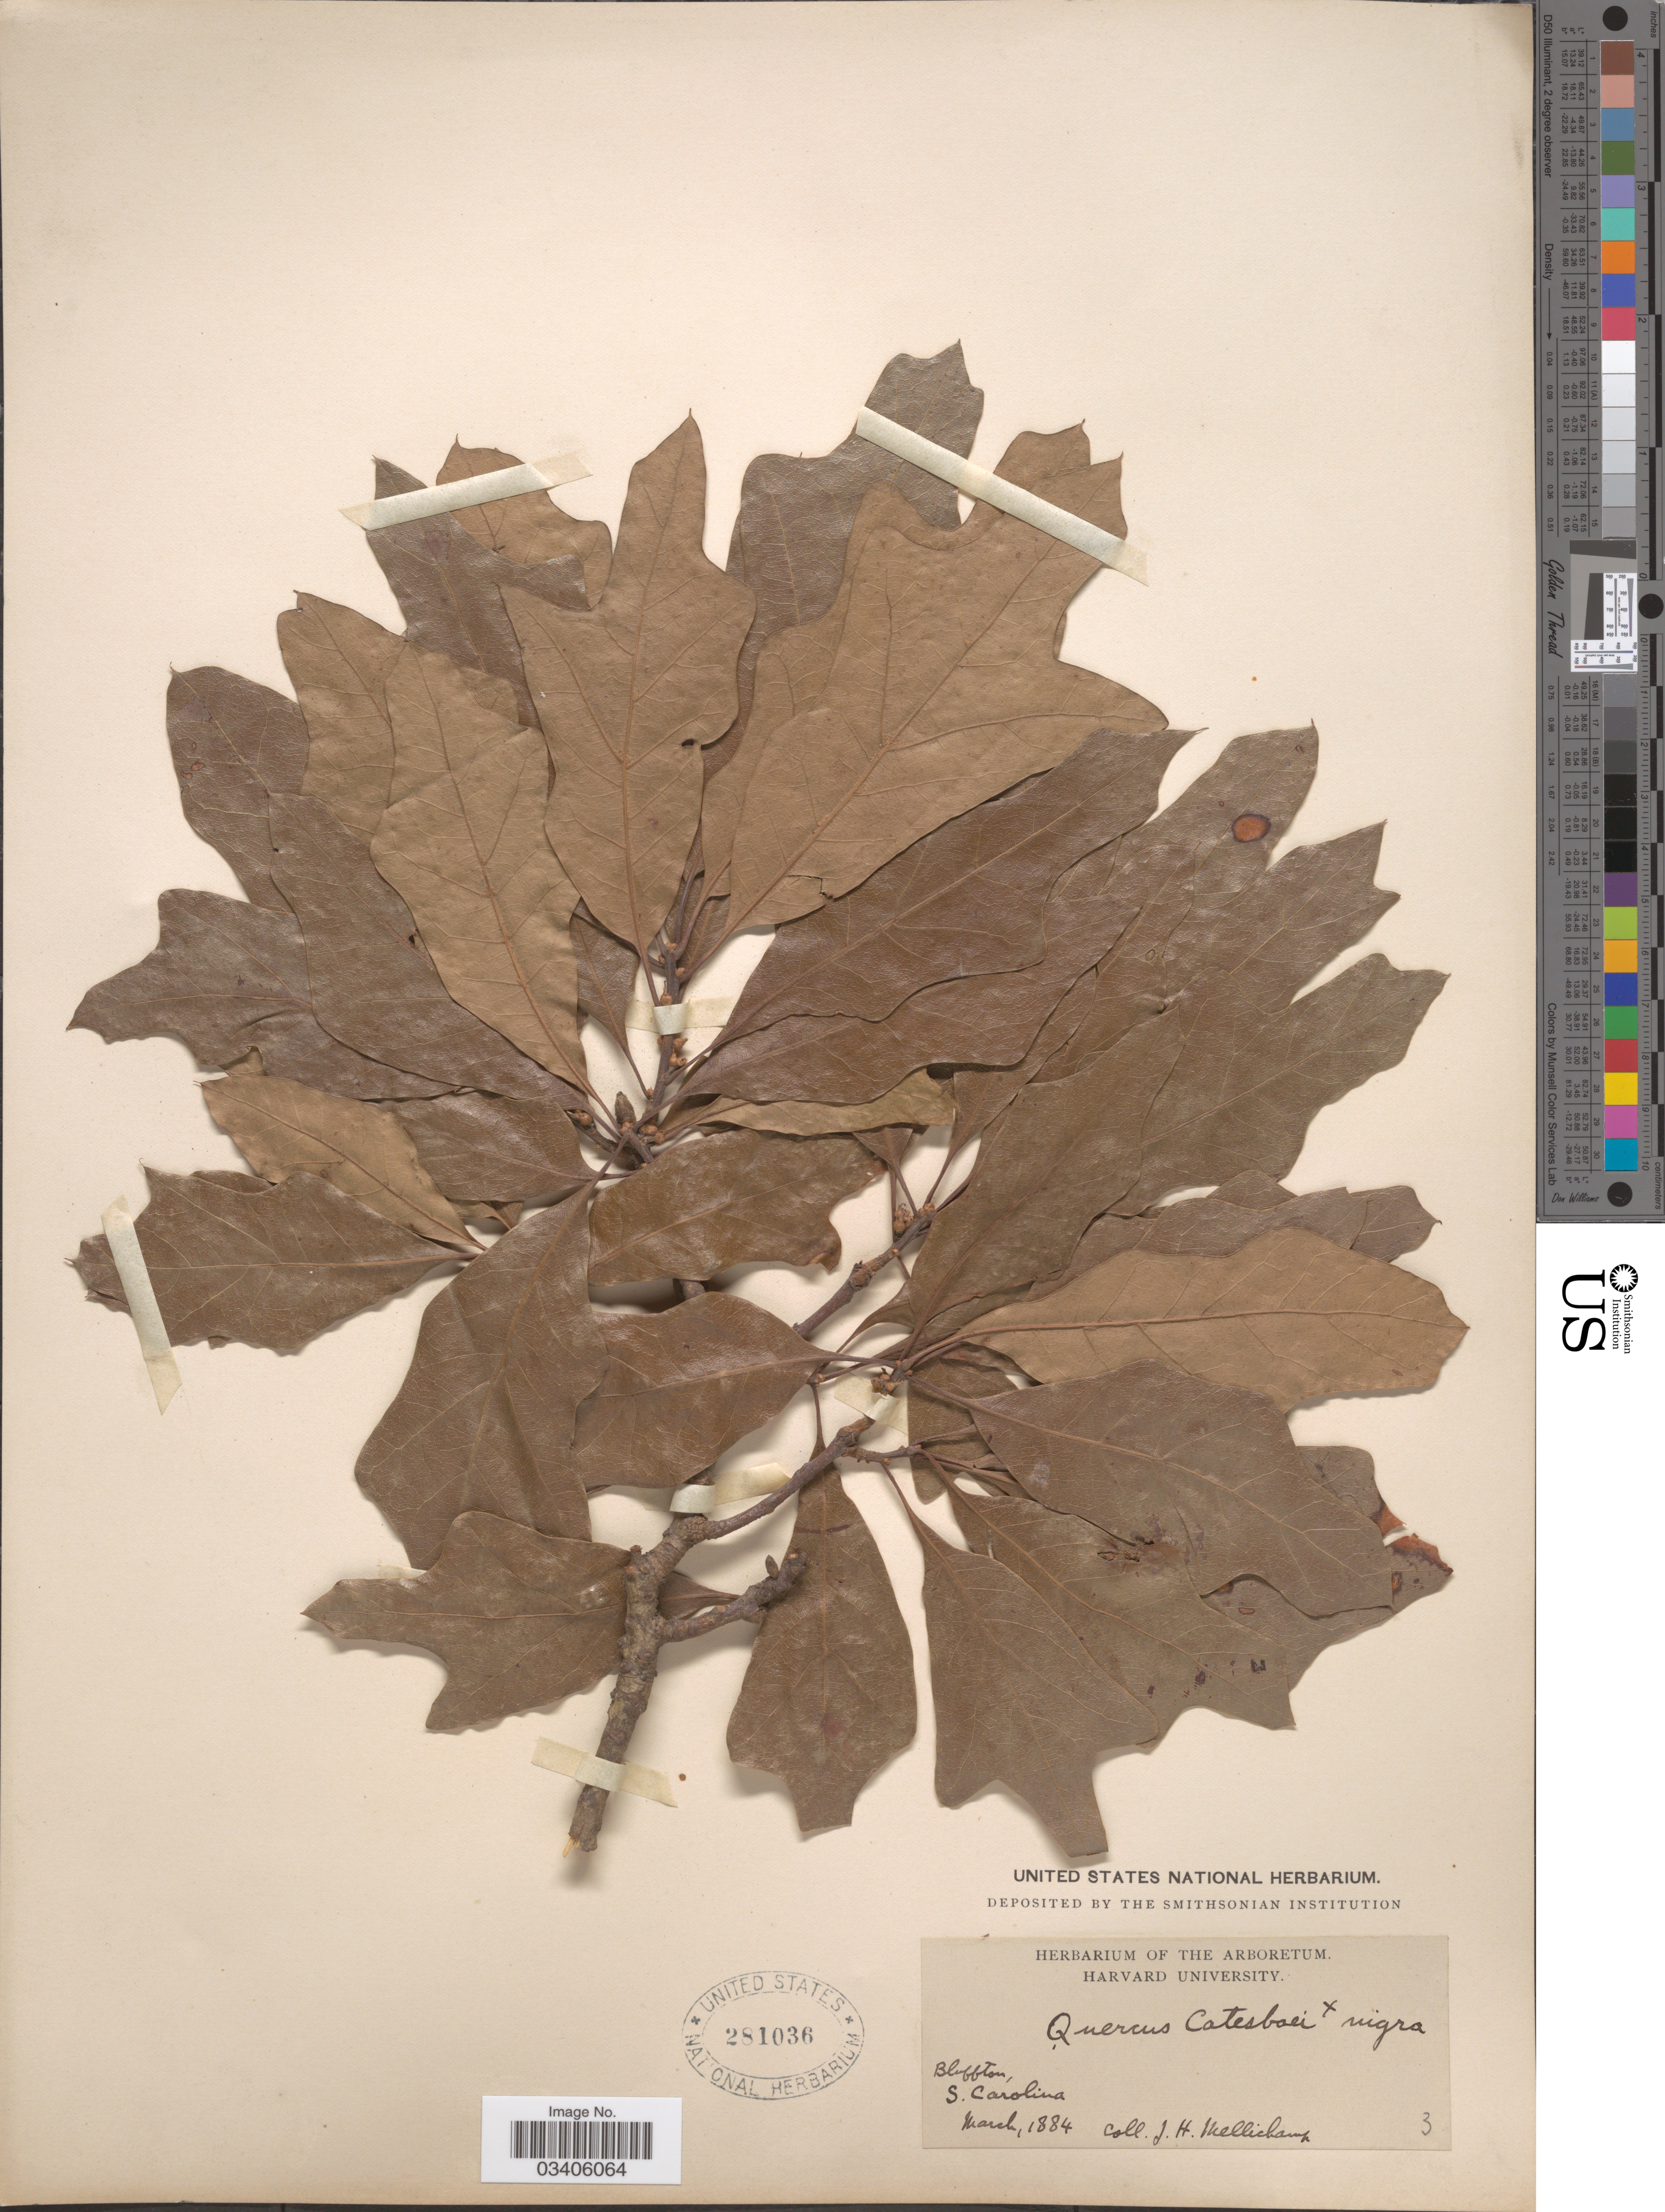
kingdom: Plantae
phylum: Tracheophyta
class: Magnoliopsida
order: Fagales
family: Fagaceae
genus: Quercus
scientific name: Quercus laevis x Q. nigra L.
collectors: J. H. Mellichamp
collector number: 3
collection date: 1884-03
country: United States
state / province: South Carolina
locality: Bluffton.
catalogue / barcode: US 281036